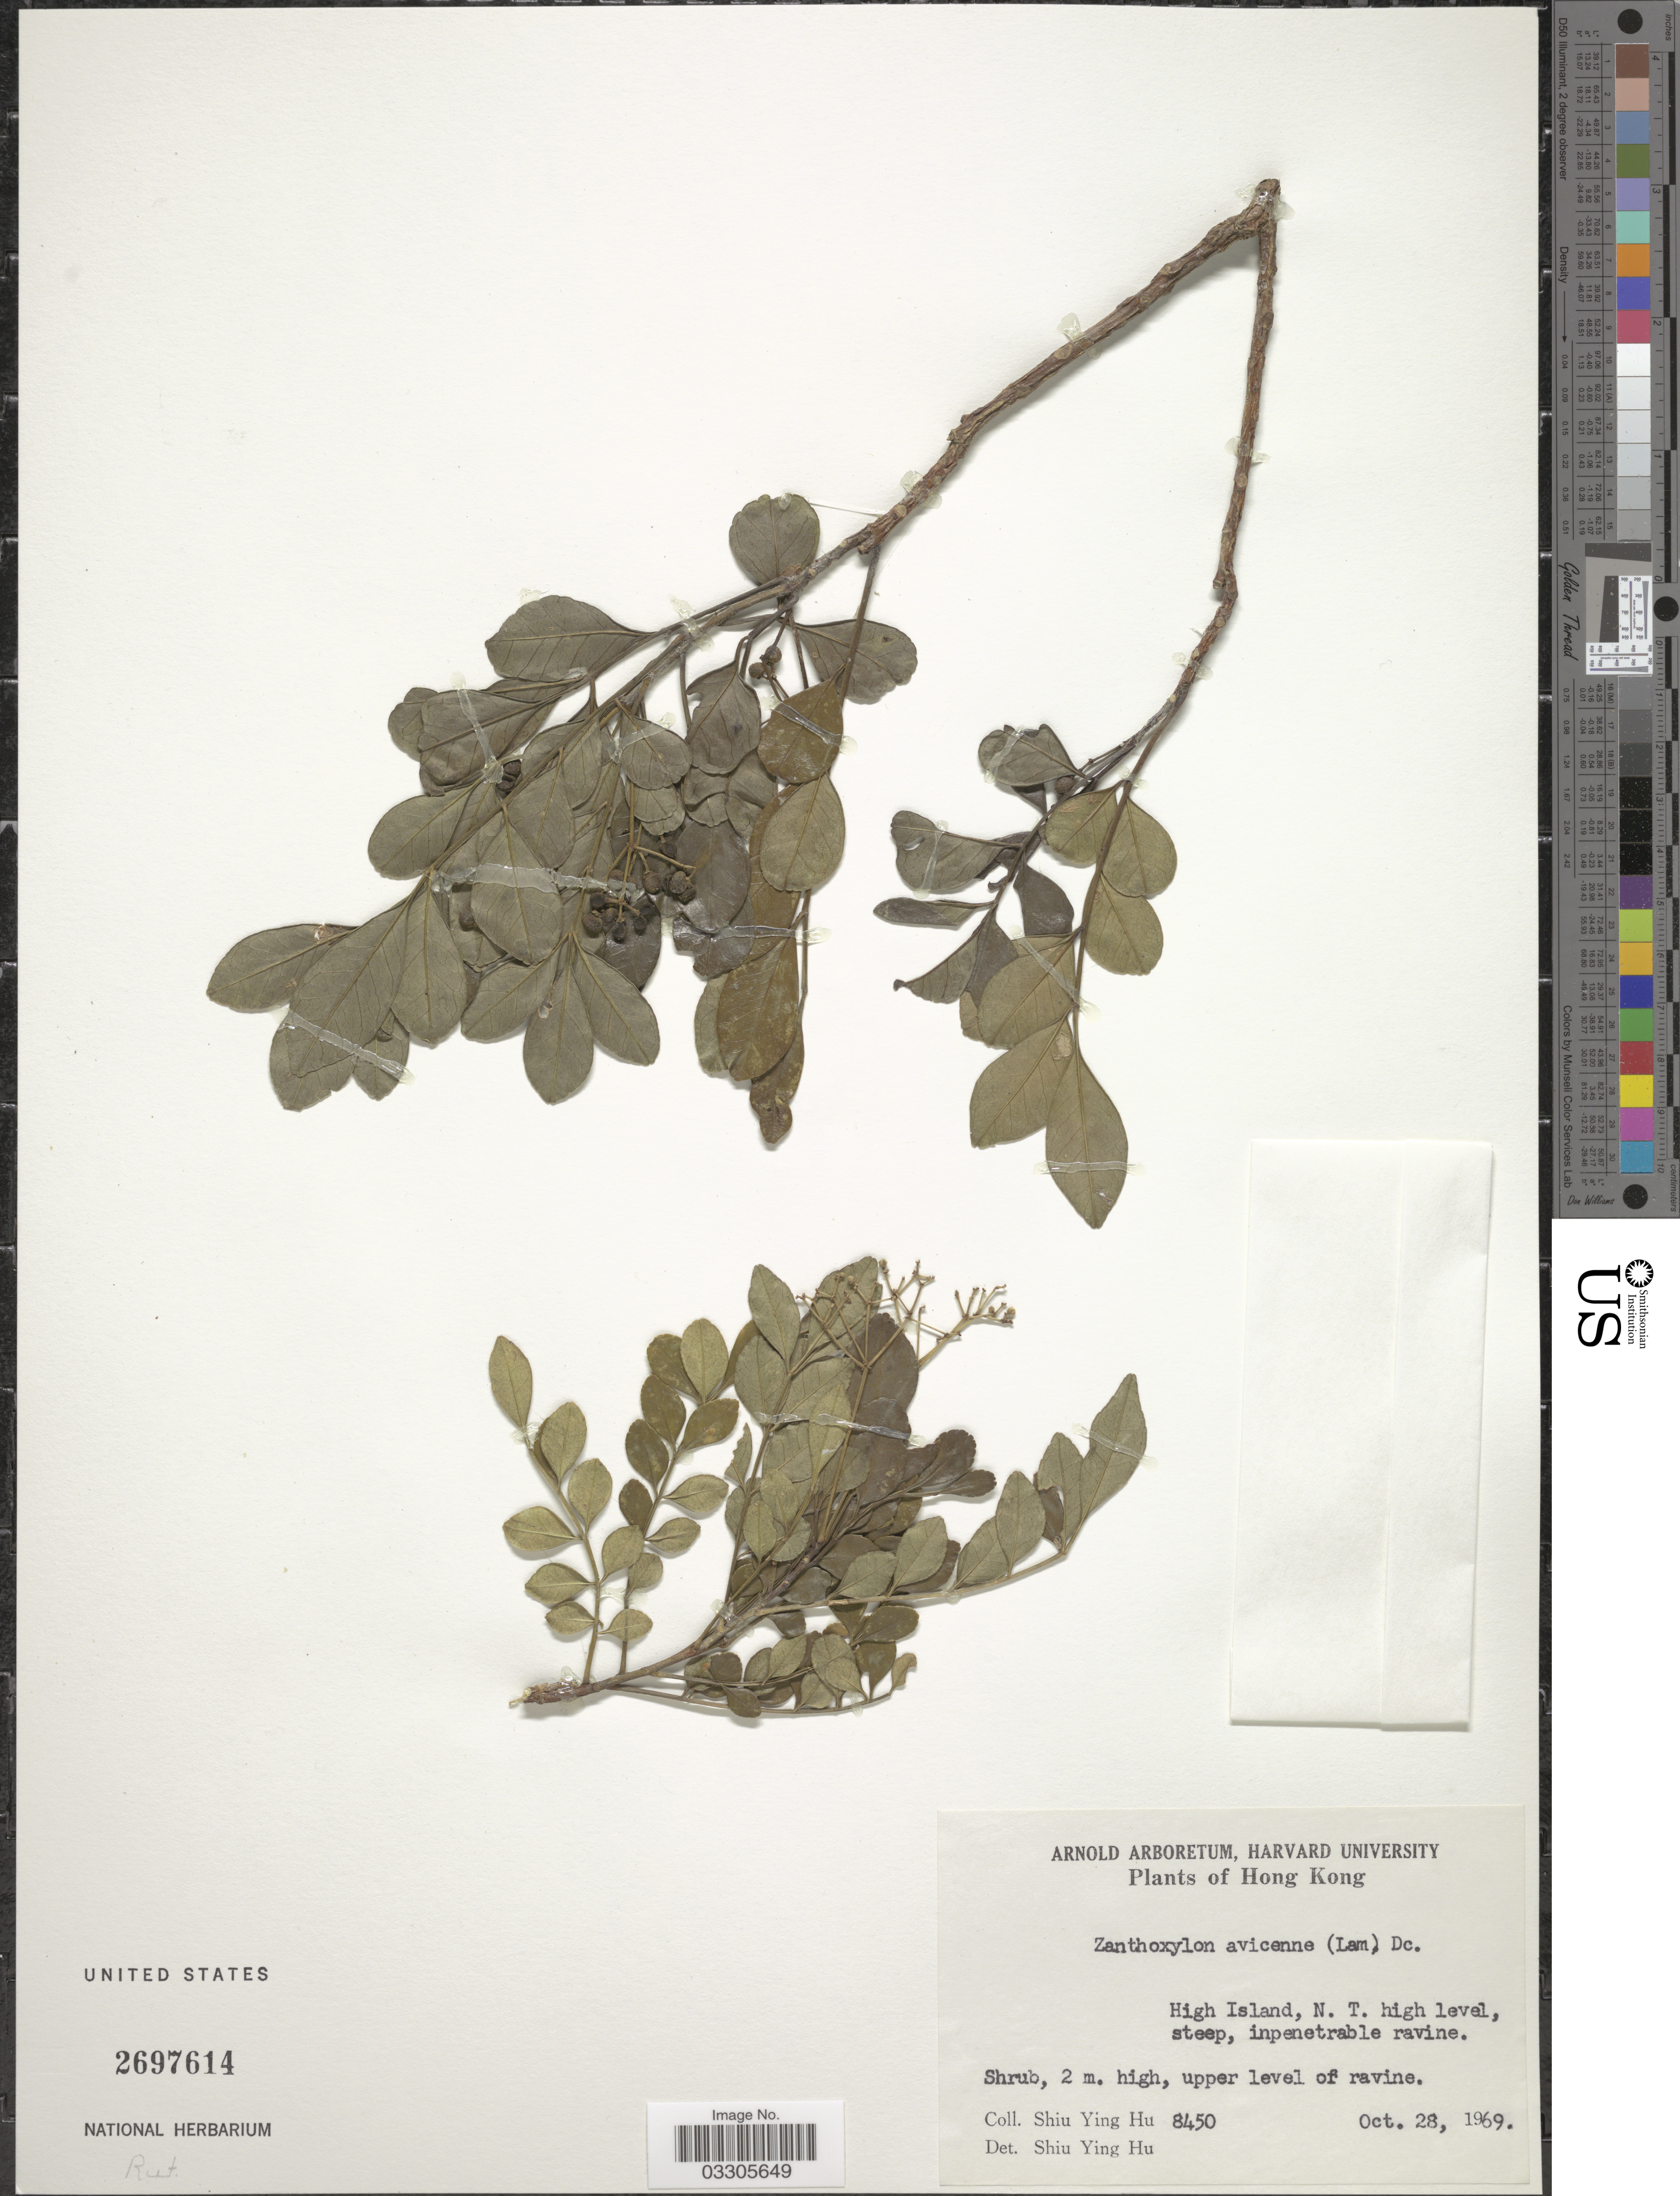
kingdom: Plantae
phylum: Tracheophyta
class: Magnoliopsida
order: Sapindales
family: Rutaceae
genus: Zanthoxylum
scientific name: Zanthoxylum avicennae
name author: (Lam.) DC.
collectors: S. Y. Hu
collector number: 8450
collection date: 1969-10-28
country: China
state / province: Hong Kong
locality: High Island, N.T. high level.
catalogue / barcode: US 2697614